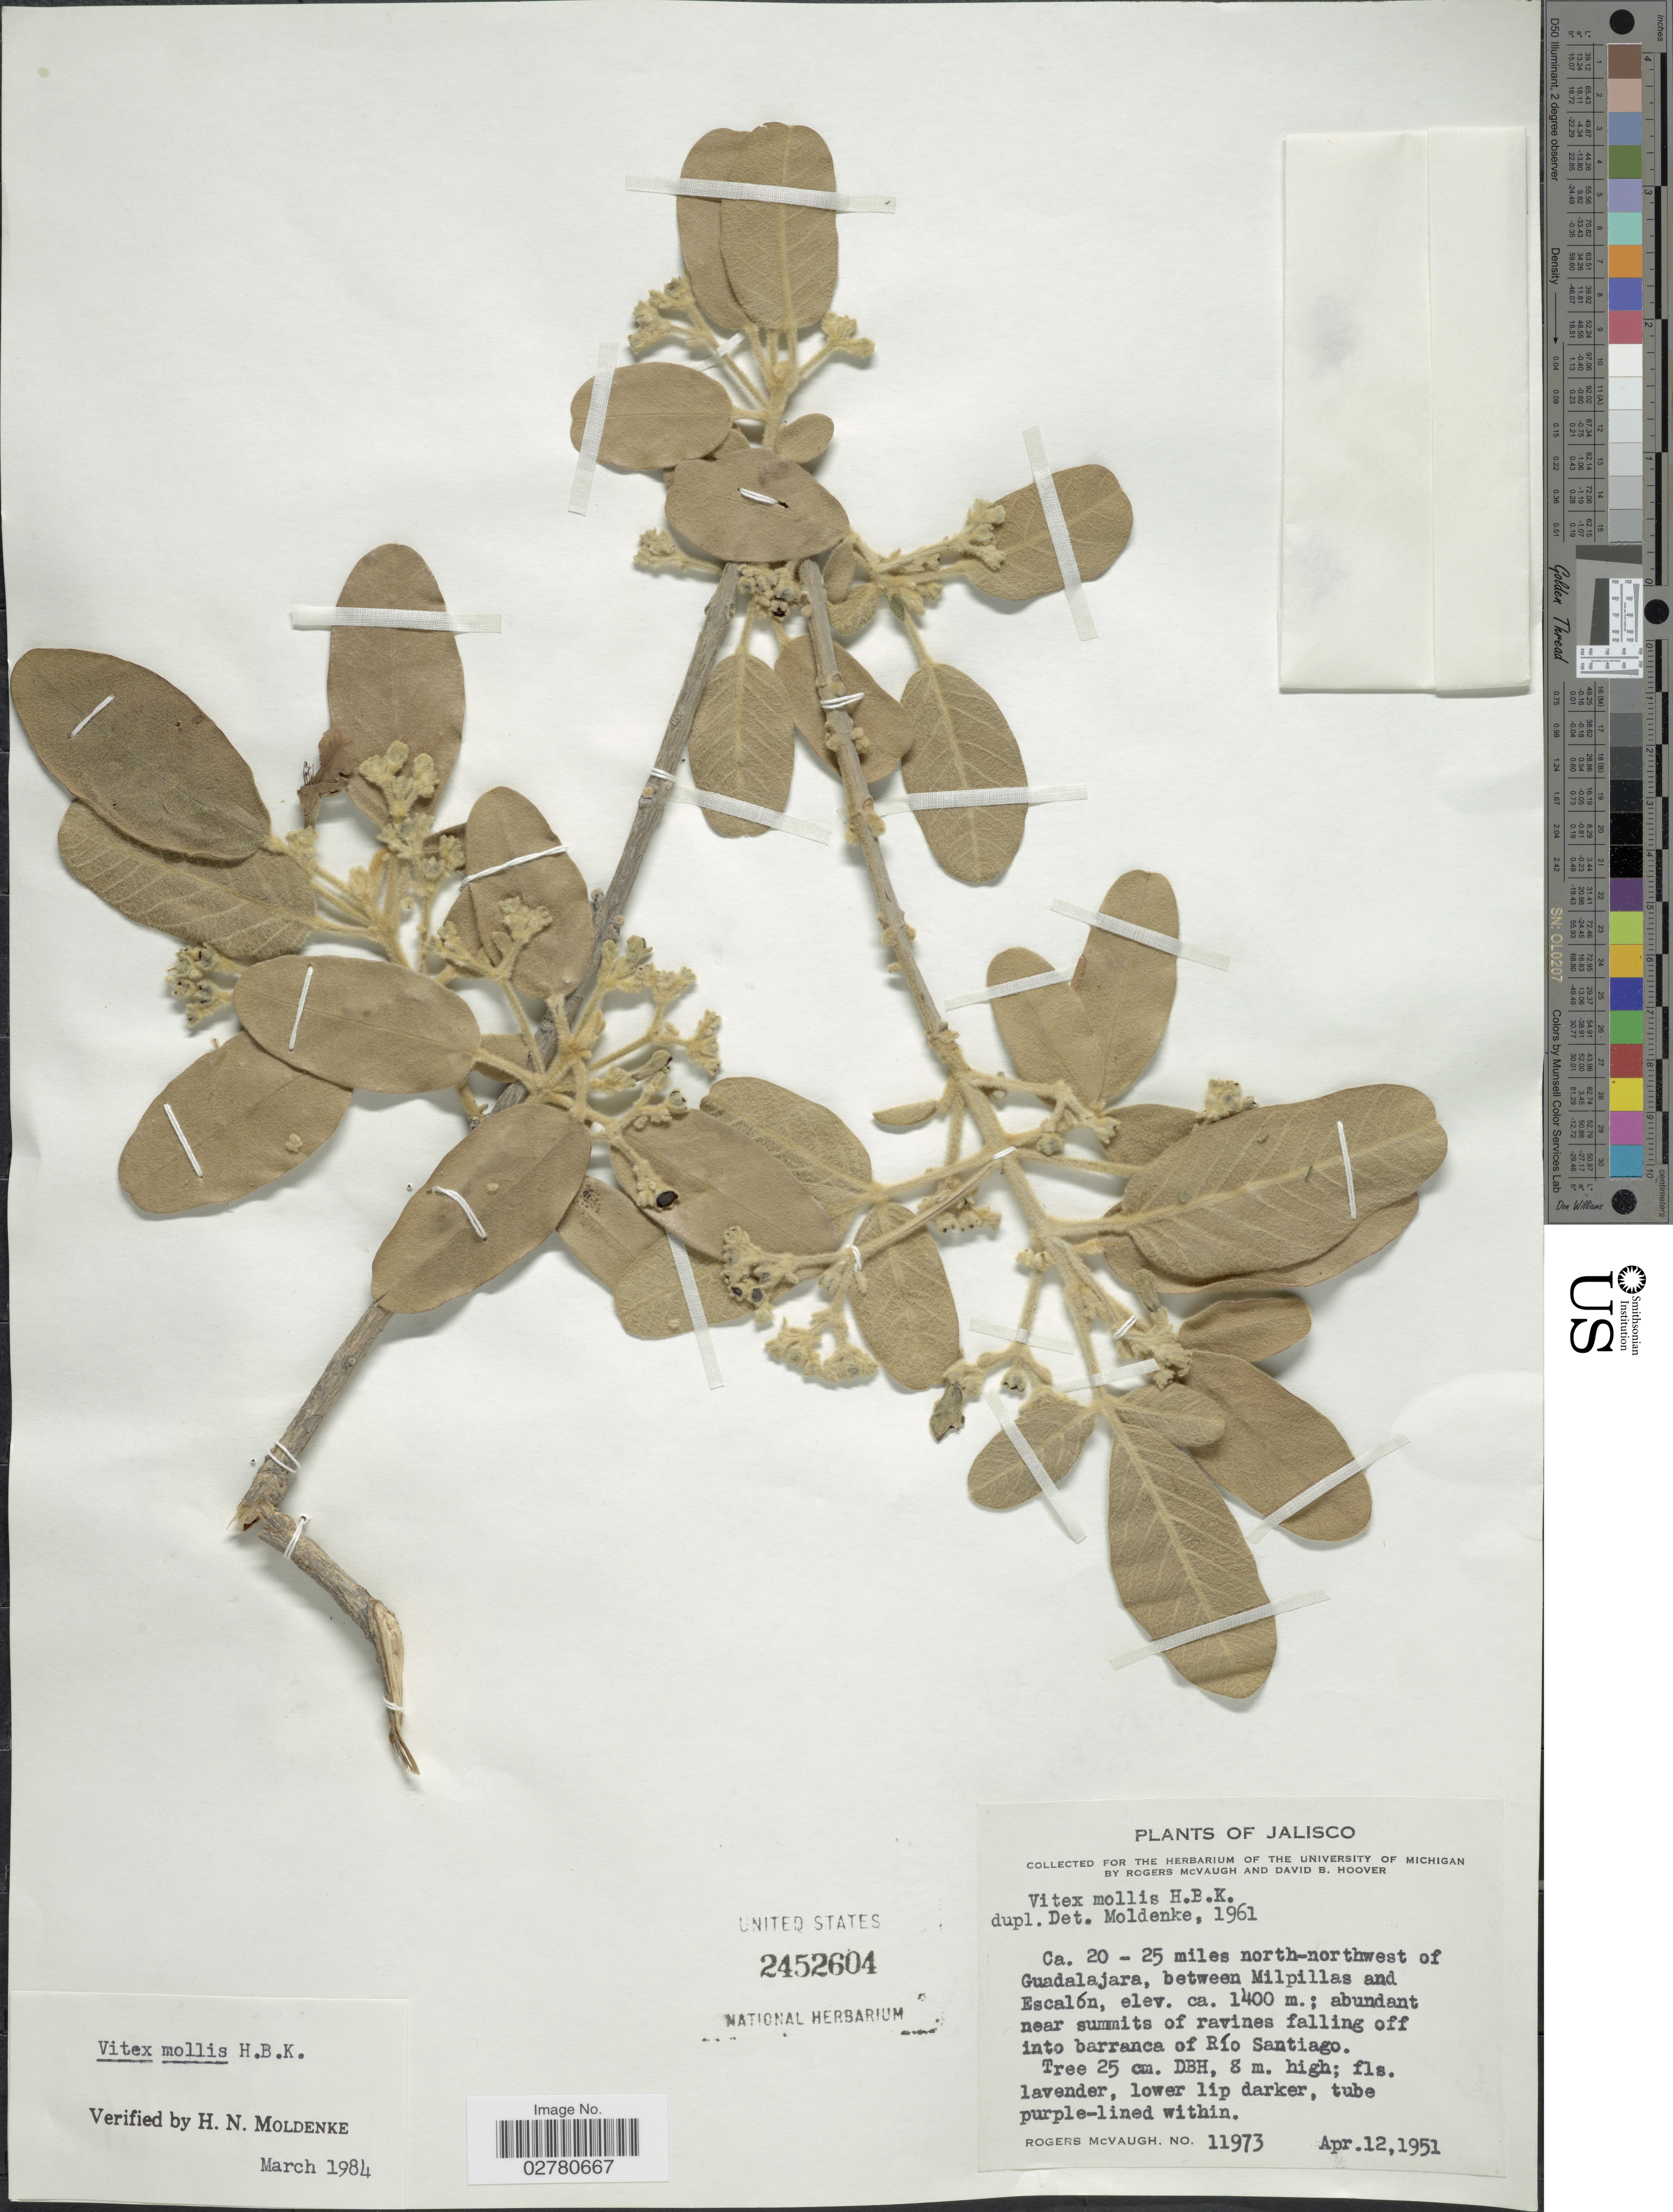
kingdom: Plantae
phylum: Tracheophyta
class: Magnoliopsida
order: Lamiales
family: Lamiaceae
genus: Vitex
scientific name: Vitex mollis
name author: Kunth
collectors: R. McVaugh & D. B. Hoover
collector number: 11973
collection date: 1951-04-12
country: Mexico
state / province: Jalisco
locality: Ca. 20 - 25 miles north-northwest of Guadalajara, between Milpillas and Escalón. Abundant near summits of ravines falling off into barranca of Río Santiago.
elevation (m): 1400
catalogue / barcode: US 2452604